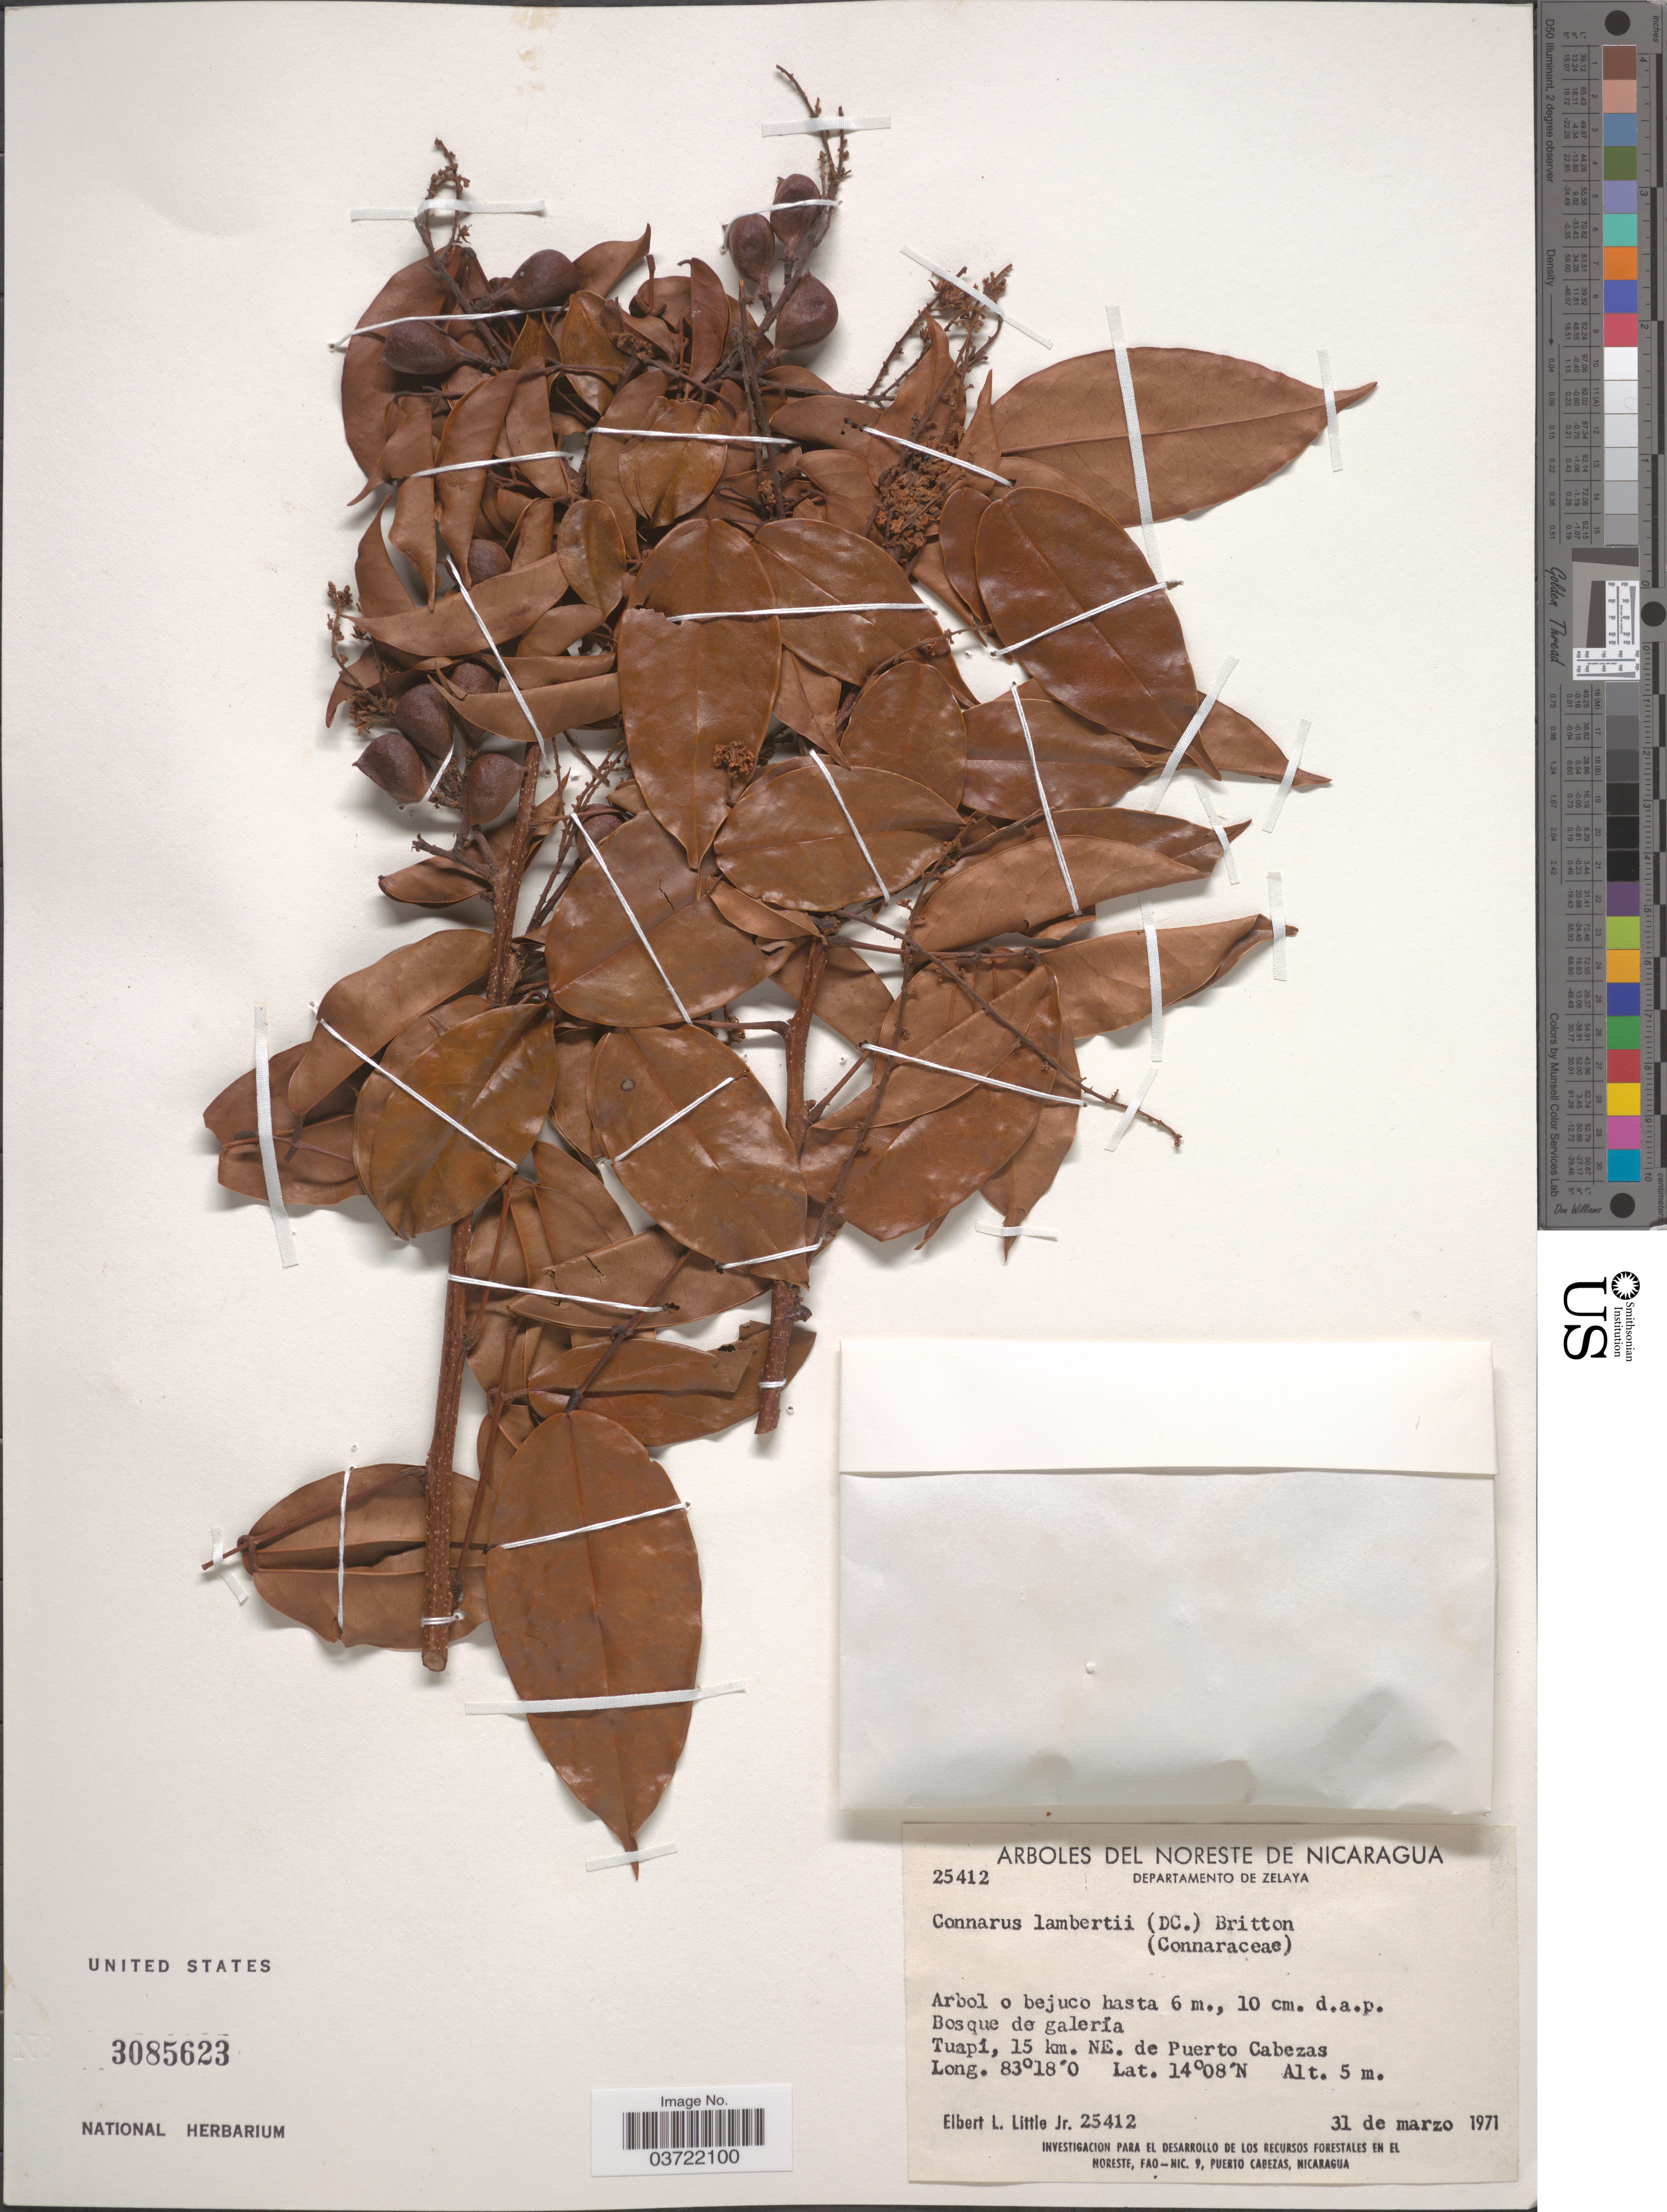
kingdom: Plantae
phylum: Tracheophyta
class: Magnoliopsida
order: Oxalidales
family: Connaraceae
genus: Connarus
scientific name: Connarus lambertii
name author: (DC.) Sagot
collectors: E. L. Little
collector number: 25412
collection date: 1971-03-31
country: Nicaragua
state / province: Atlántico Norte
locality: Arboles del noreste de Nicaragua. Departamento de Zelaya. Tuapi, 15 km. NE. de Puerto Cabezas.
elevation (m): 5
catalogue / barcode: US 3085623